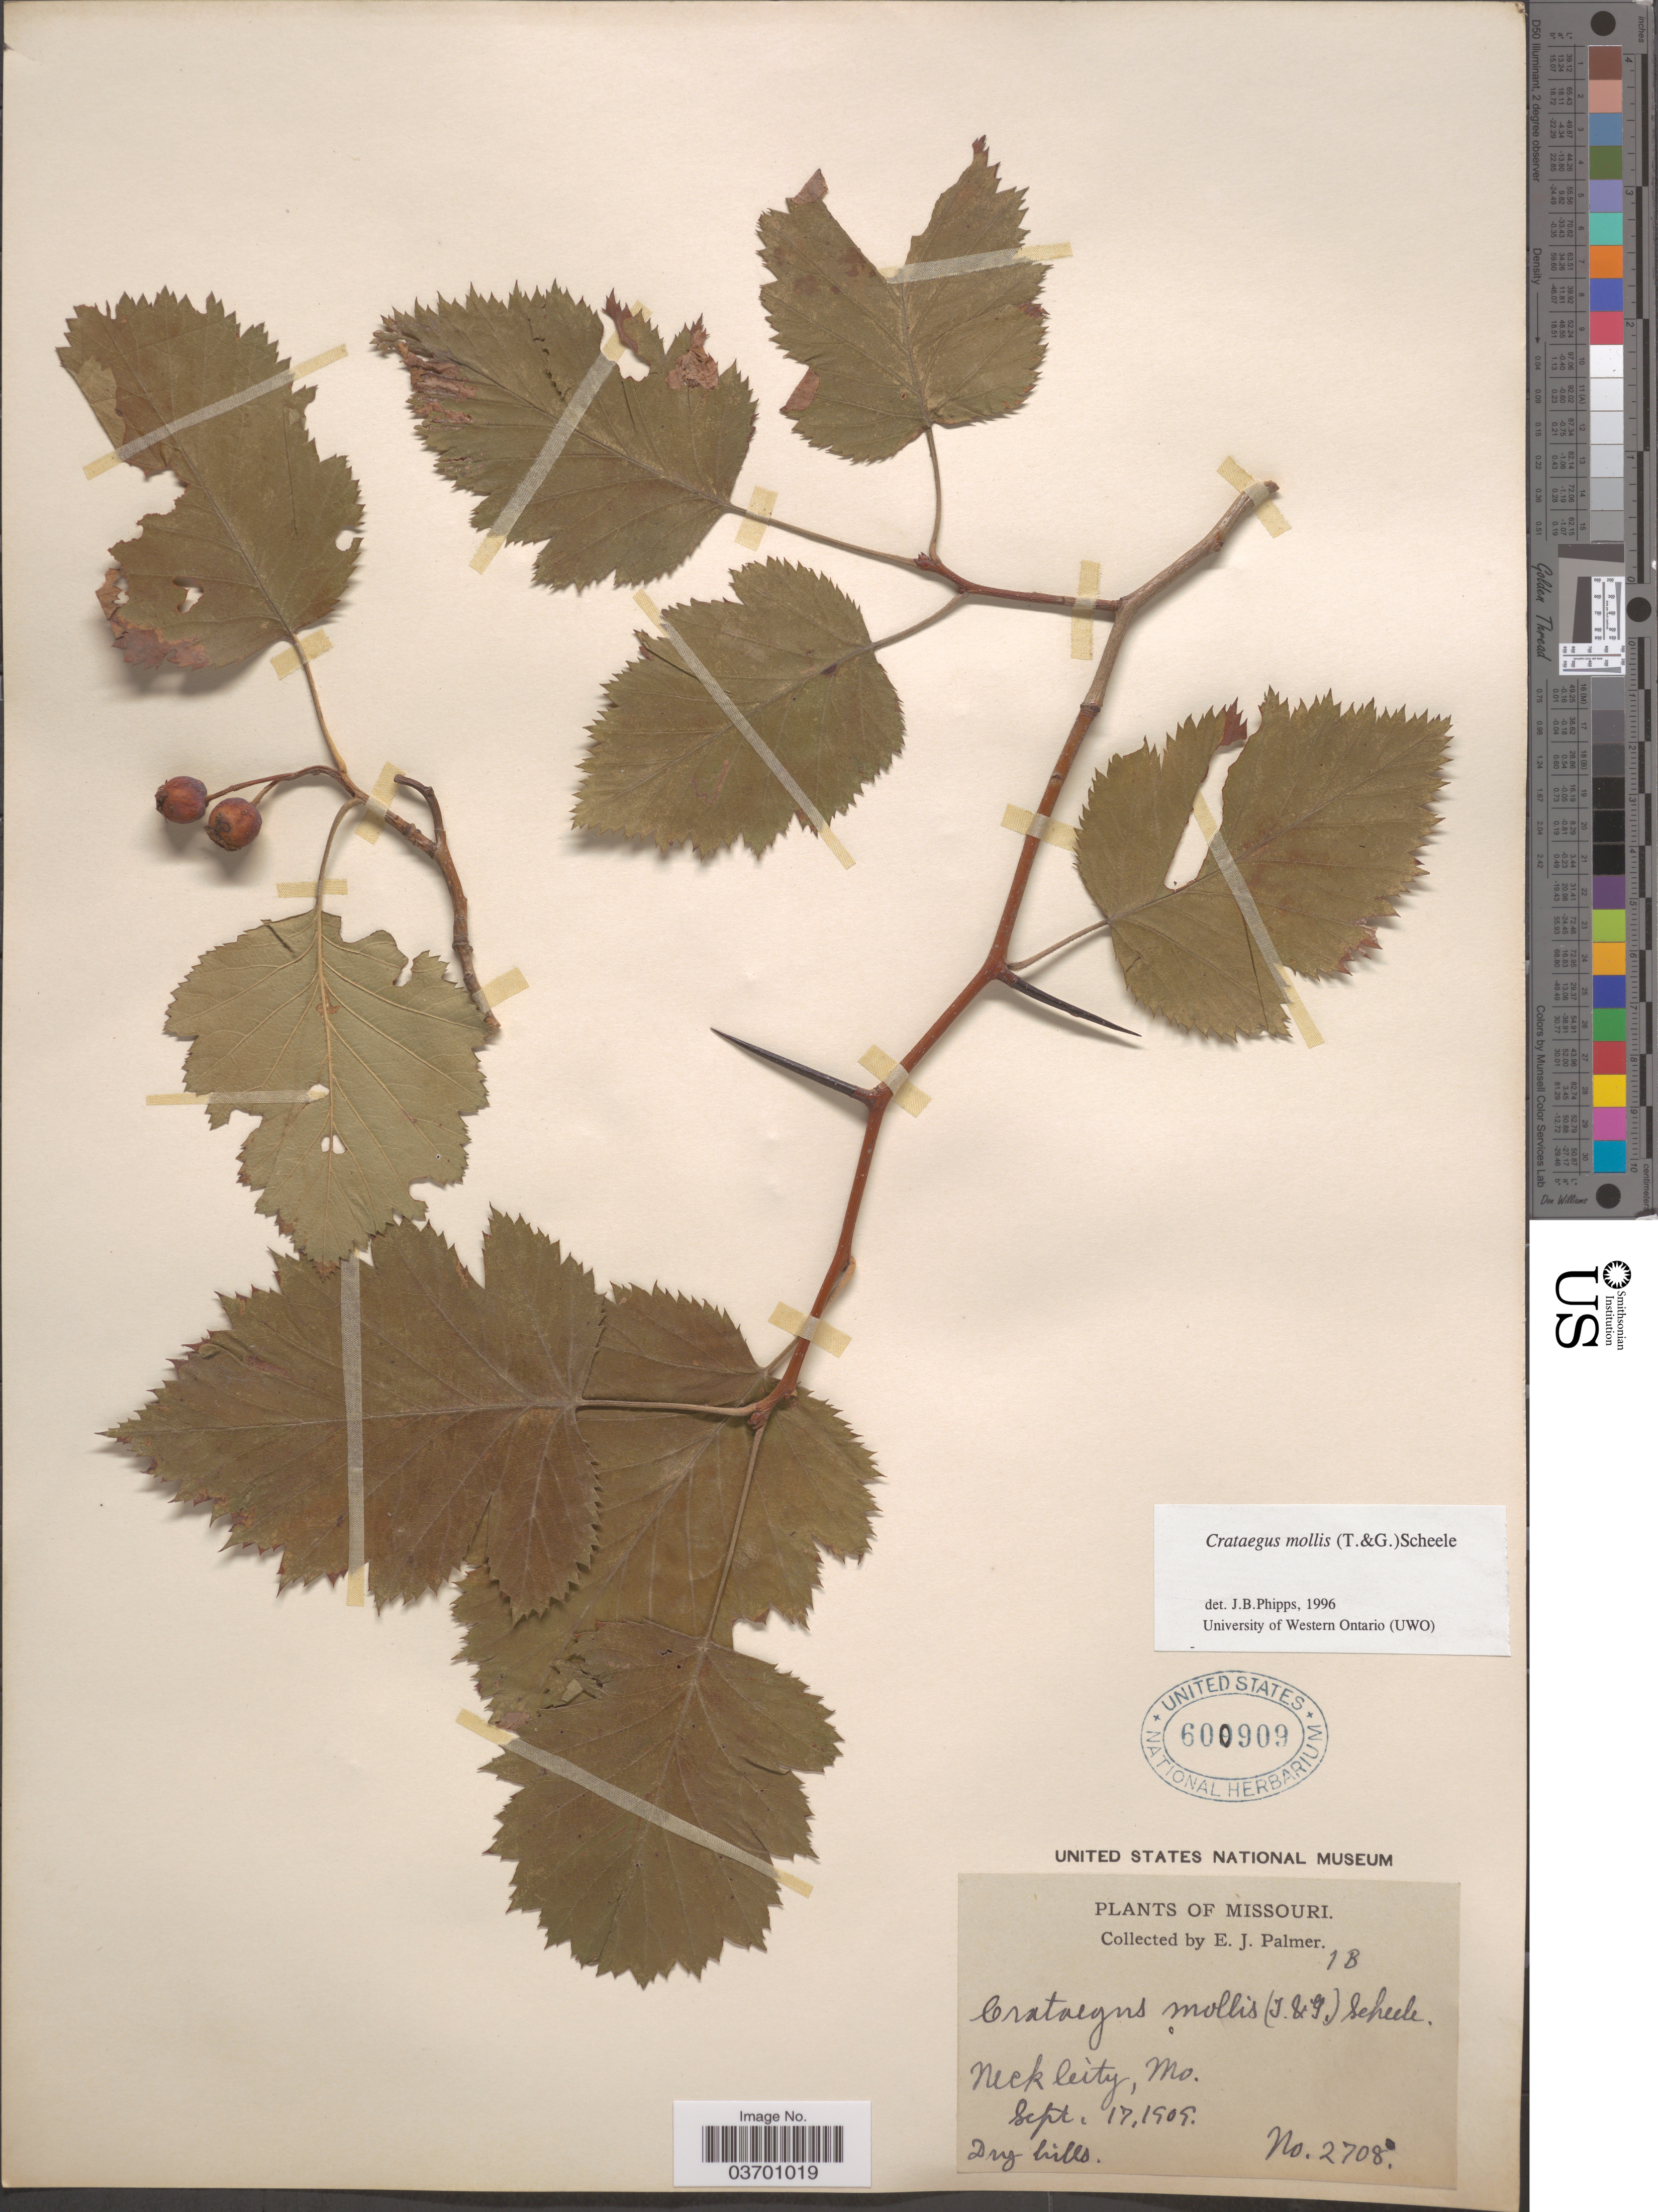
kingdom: Plantae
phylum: Tracheophyta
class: Magnoliopsida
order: Rosales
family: Rosaceae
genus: Crataegus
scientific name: Crataegus mollis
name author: (Torr. & A. Gray) Scheele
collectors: E. J. Palmer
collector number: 2708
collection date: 1909-09-17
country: United States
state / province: Missouri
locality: Neck City.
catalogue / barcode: US 600909